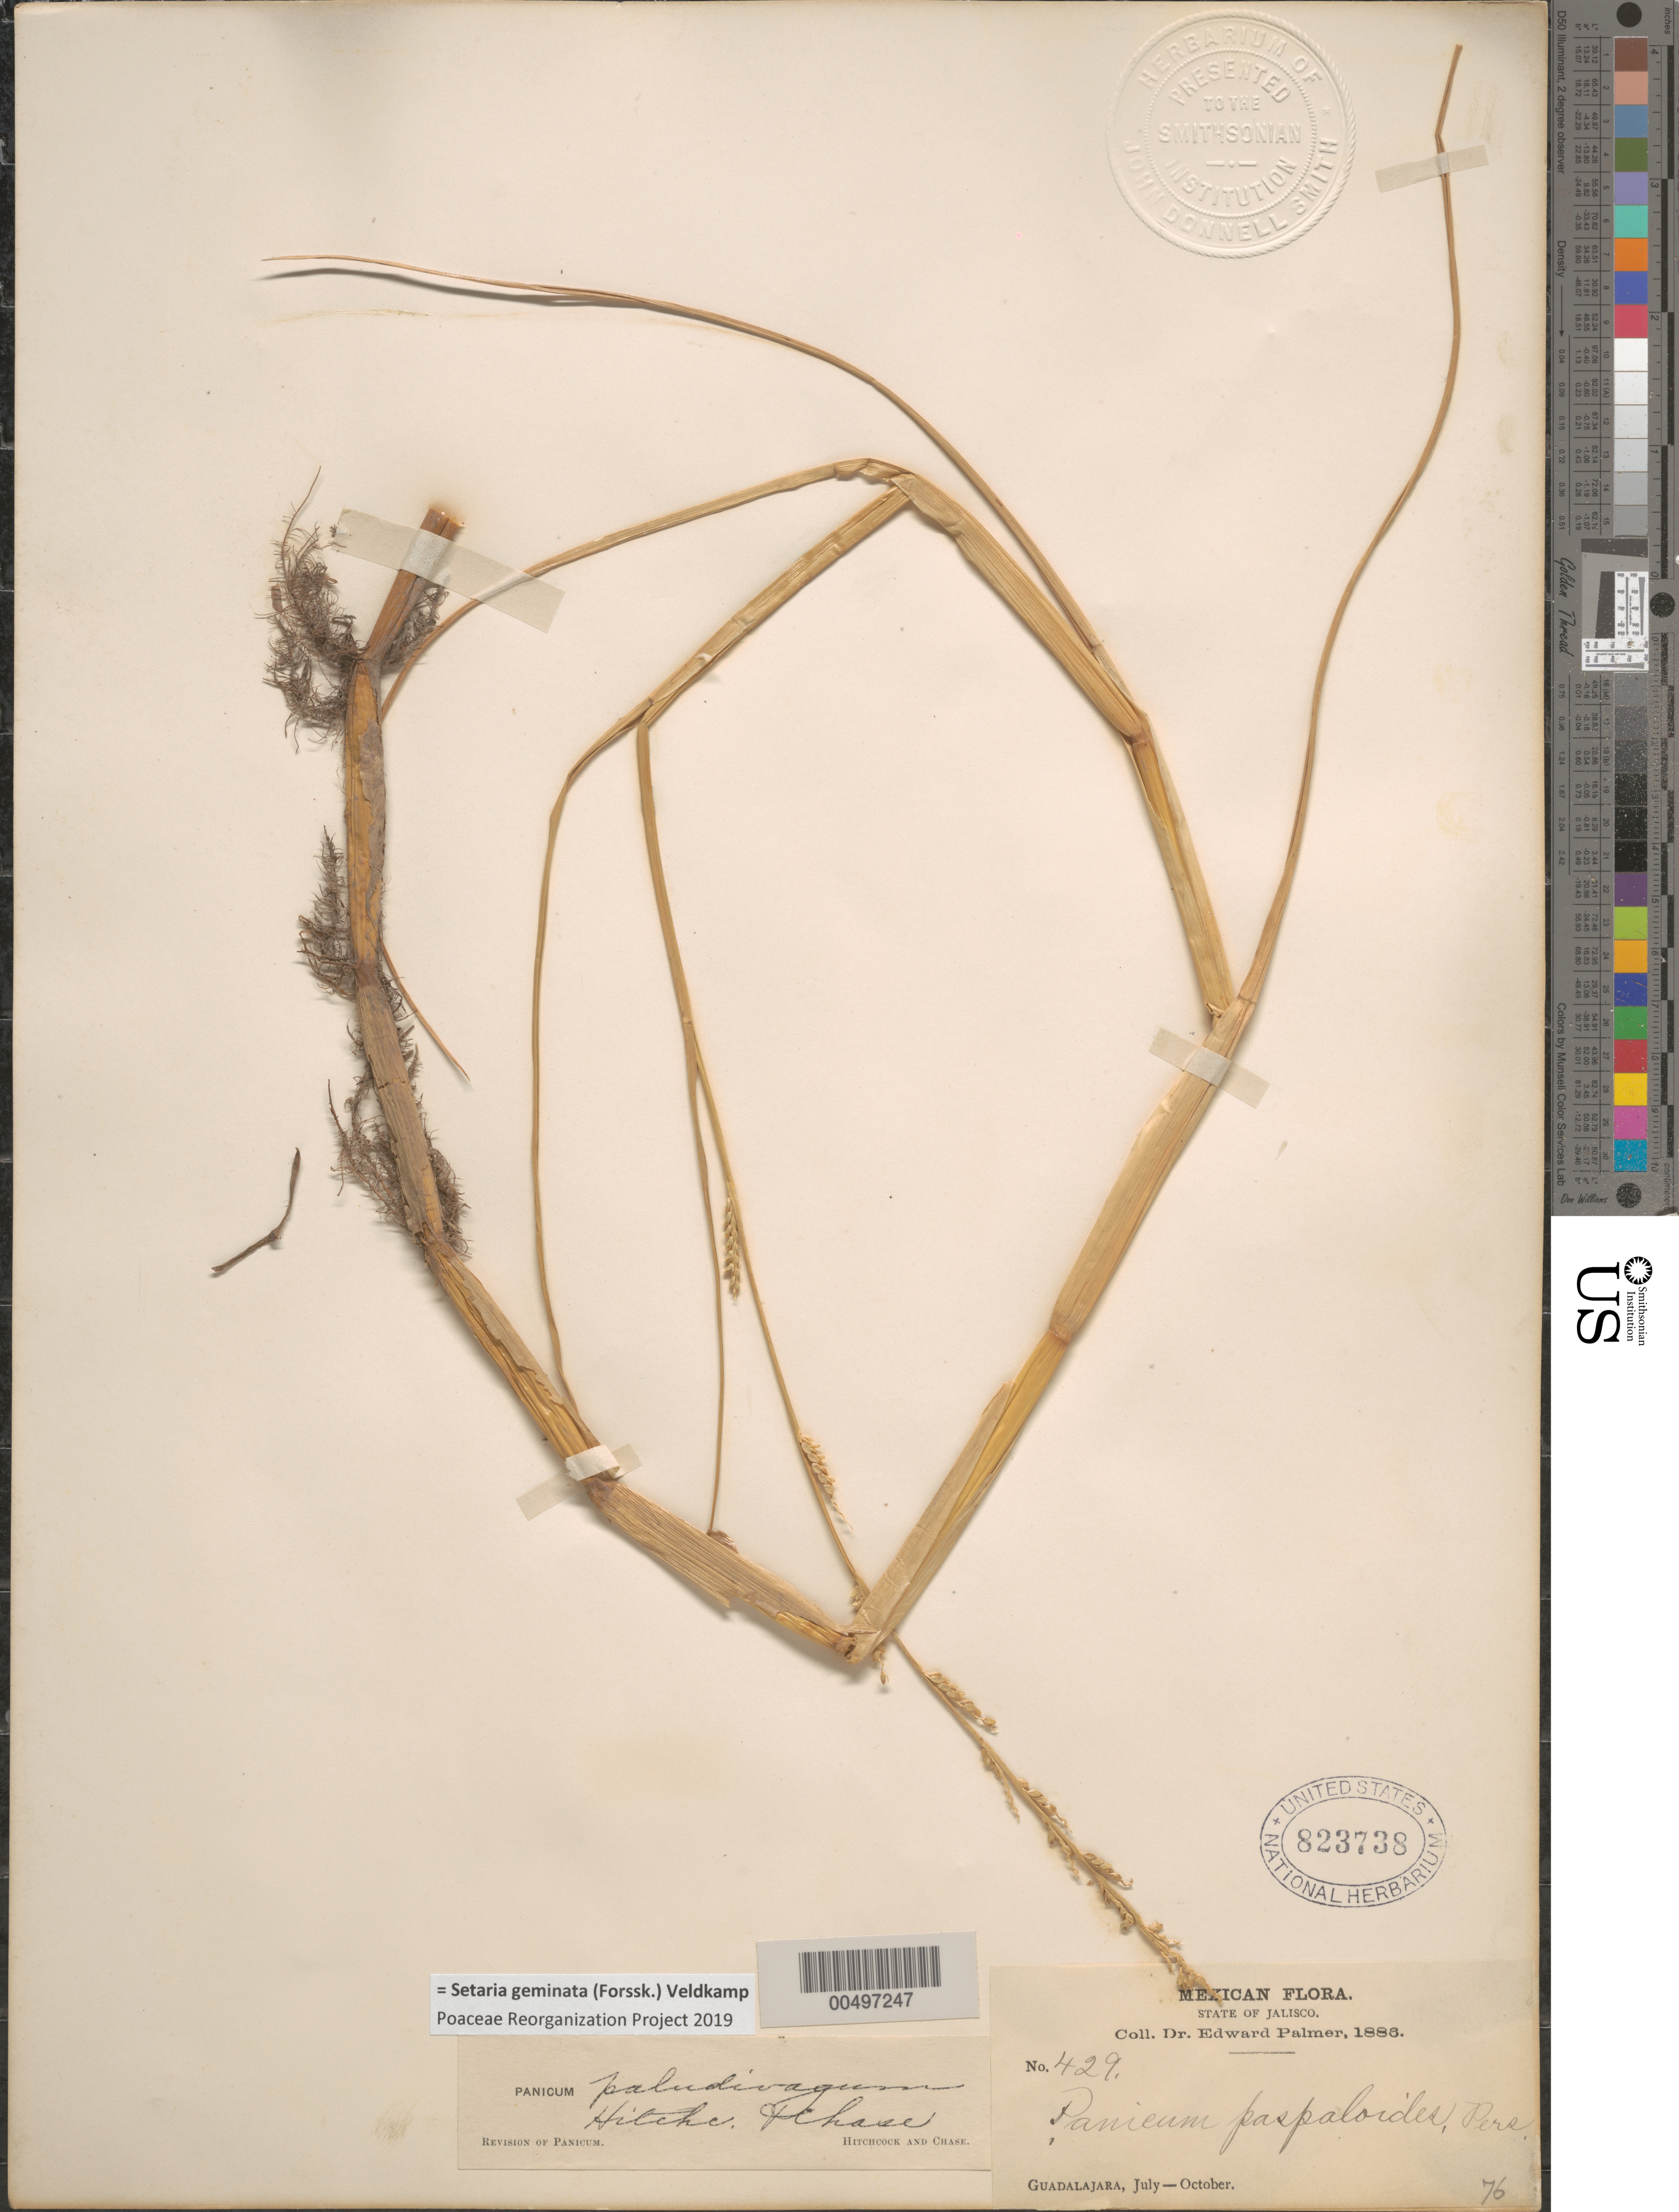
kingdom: Plantae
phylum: Tracheophyta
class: Liliopsida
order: Poales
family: Poaceae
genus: Setaria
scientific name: Setaria geminata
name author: (Forssk.) Veldkamp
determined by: Poaceae Reorganization Project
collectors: E. Palmer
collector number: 429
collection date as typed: Jul 1886 to Oct 1886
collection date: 1886-07/1886-10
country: Mexico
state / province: Jalisco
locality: Guadalajara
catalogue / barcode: US 823738